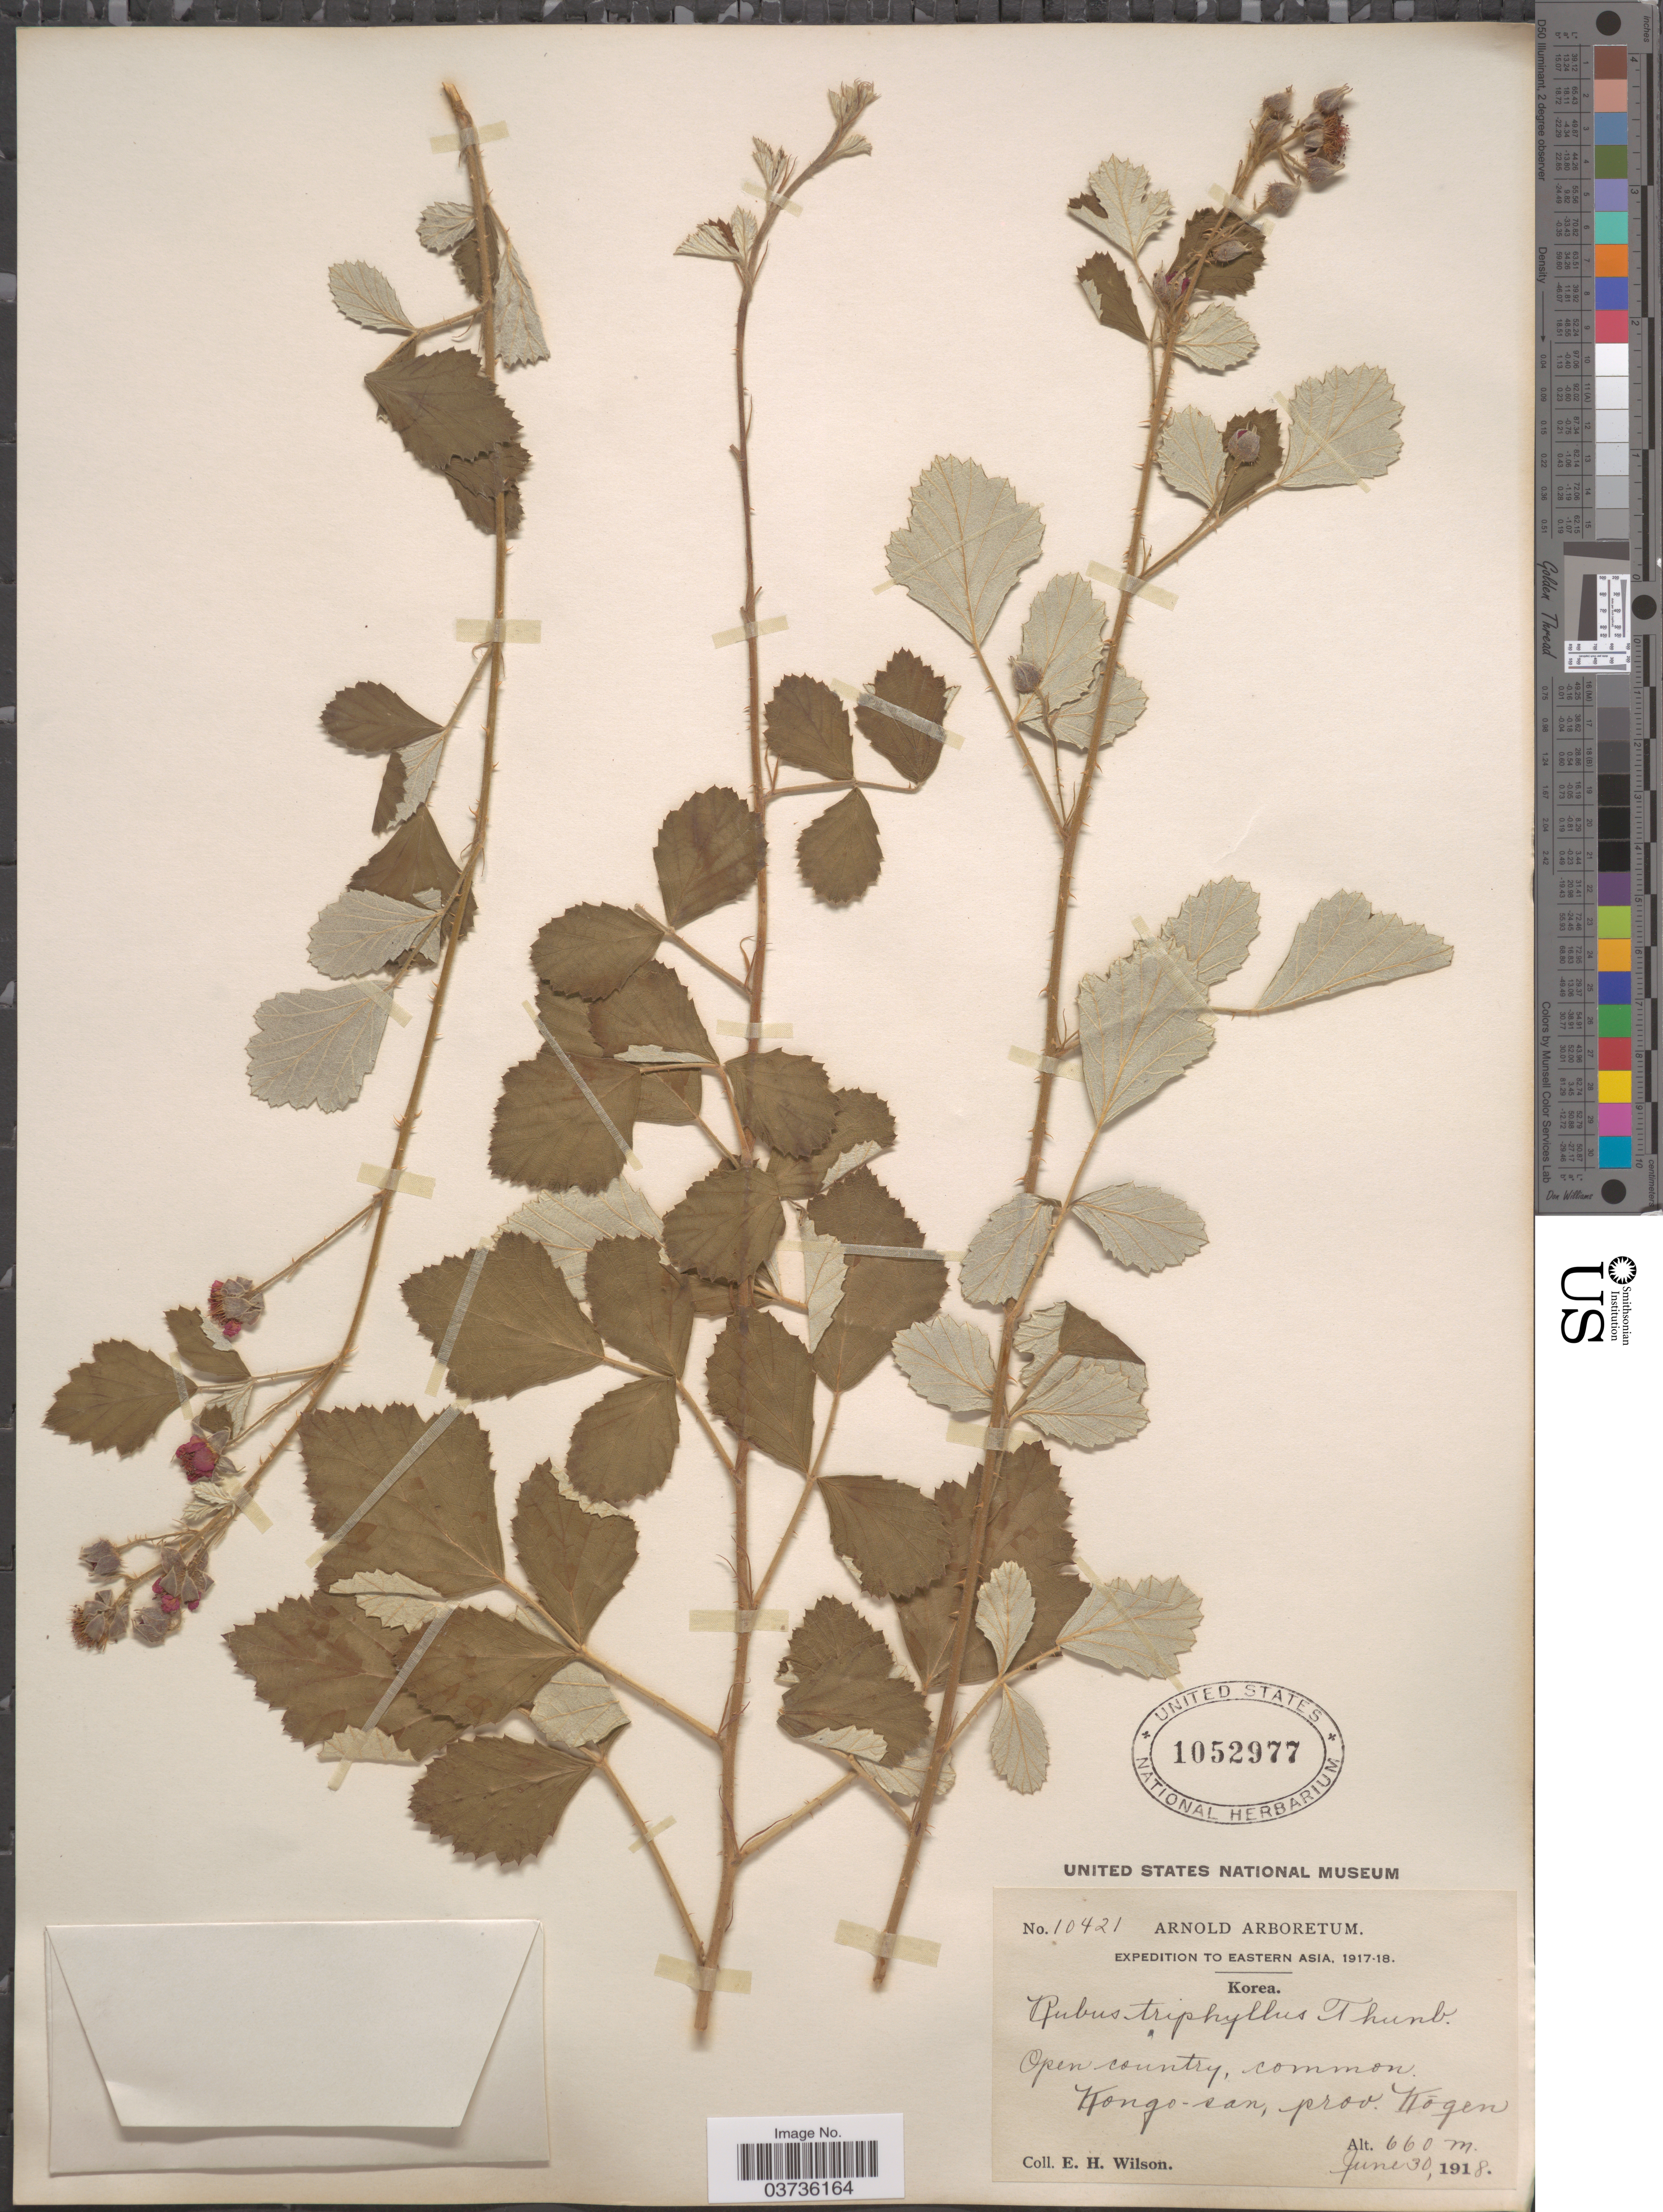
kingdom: Plantae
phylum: Tracheophyta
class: Magnoliopsida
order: Rosales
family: Rosaceae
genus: Rubus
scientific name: Rubus parvifolius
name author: L.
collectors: E. Wilson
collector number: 10421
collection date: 1918-06-30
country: North Korea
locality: Eastern Asia. Kongo-san, prov. Kögen.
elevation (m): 660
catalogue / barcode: US 1052977